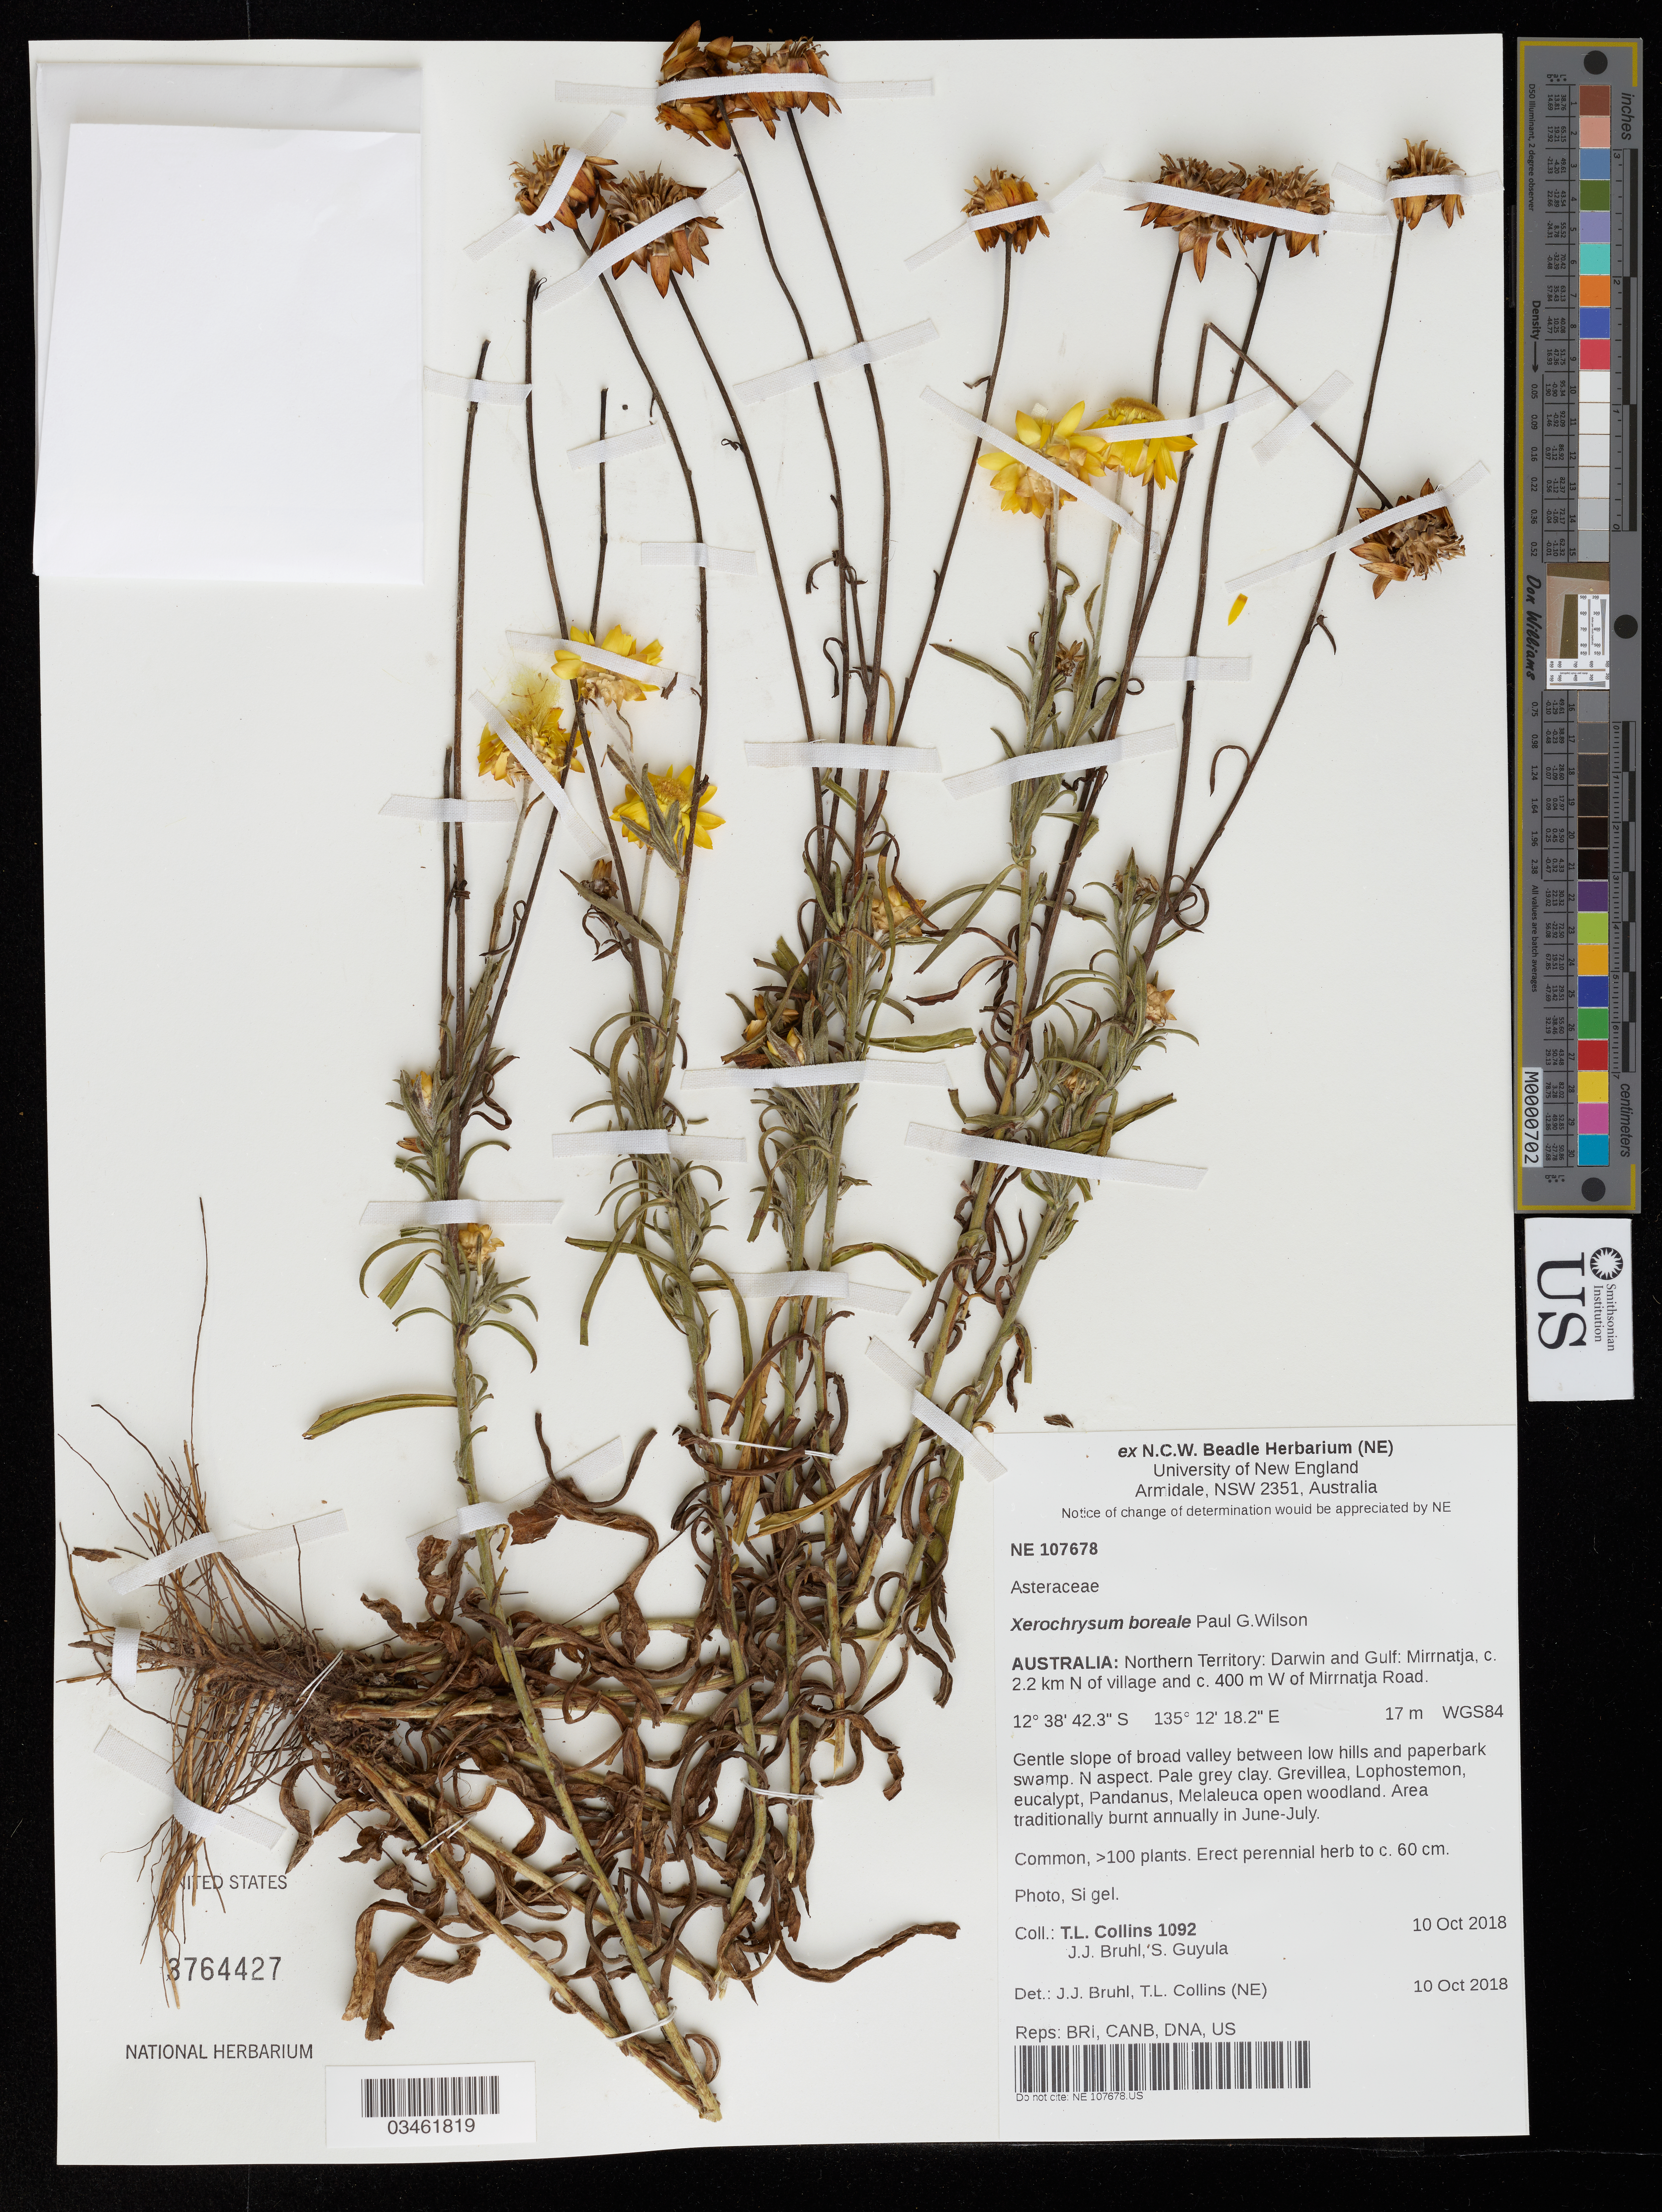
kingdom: Plantae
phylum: Tracheophyta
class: Magnoliopsida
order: Asterales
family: Asteraceae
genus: Xerochrysum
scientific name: Xerochrysum boreale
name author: Paul G. Wilson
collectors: T. Collins, J. Bruhl & S. Guyula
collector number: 1092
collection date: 2018-10-10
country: Australia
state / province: Northern Territory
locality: Darwin and Gulf: Mirrnatja, c. 2.2 km N of village and c. 400 m W of Mirrnatja Road. Gentle slope of broad valley between low hills and paperbark swamp.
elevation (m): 17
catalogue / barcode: US 3764427